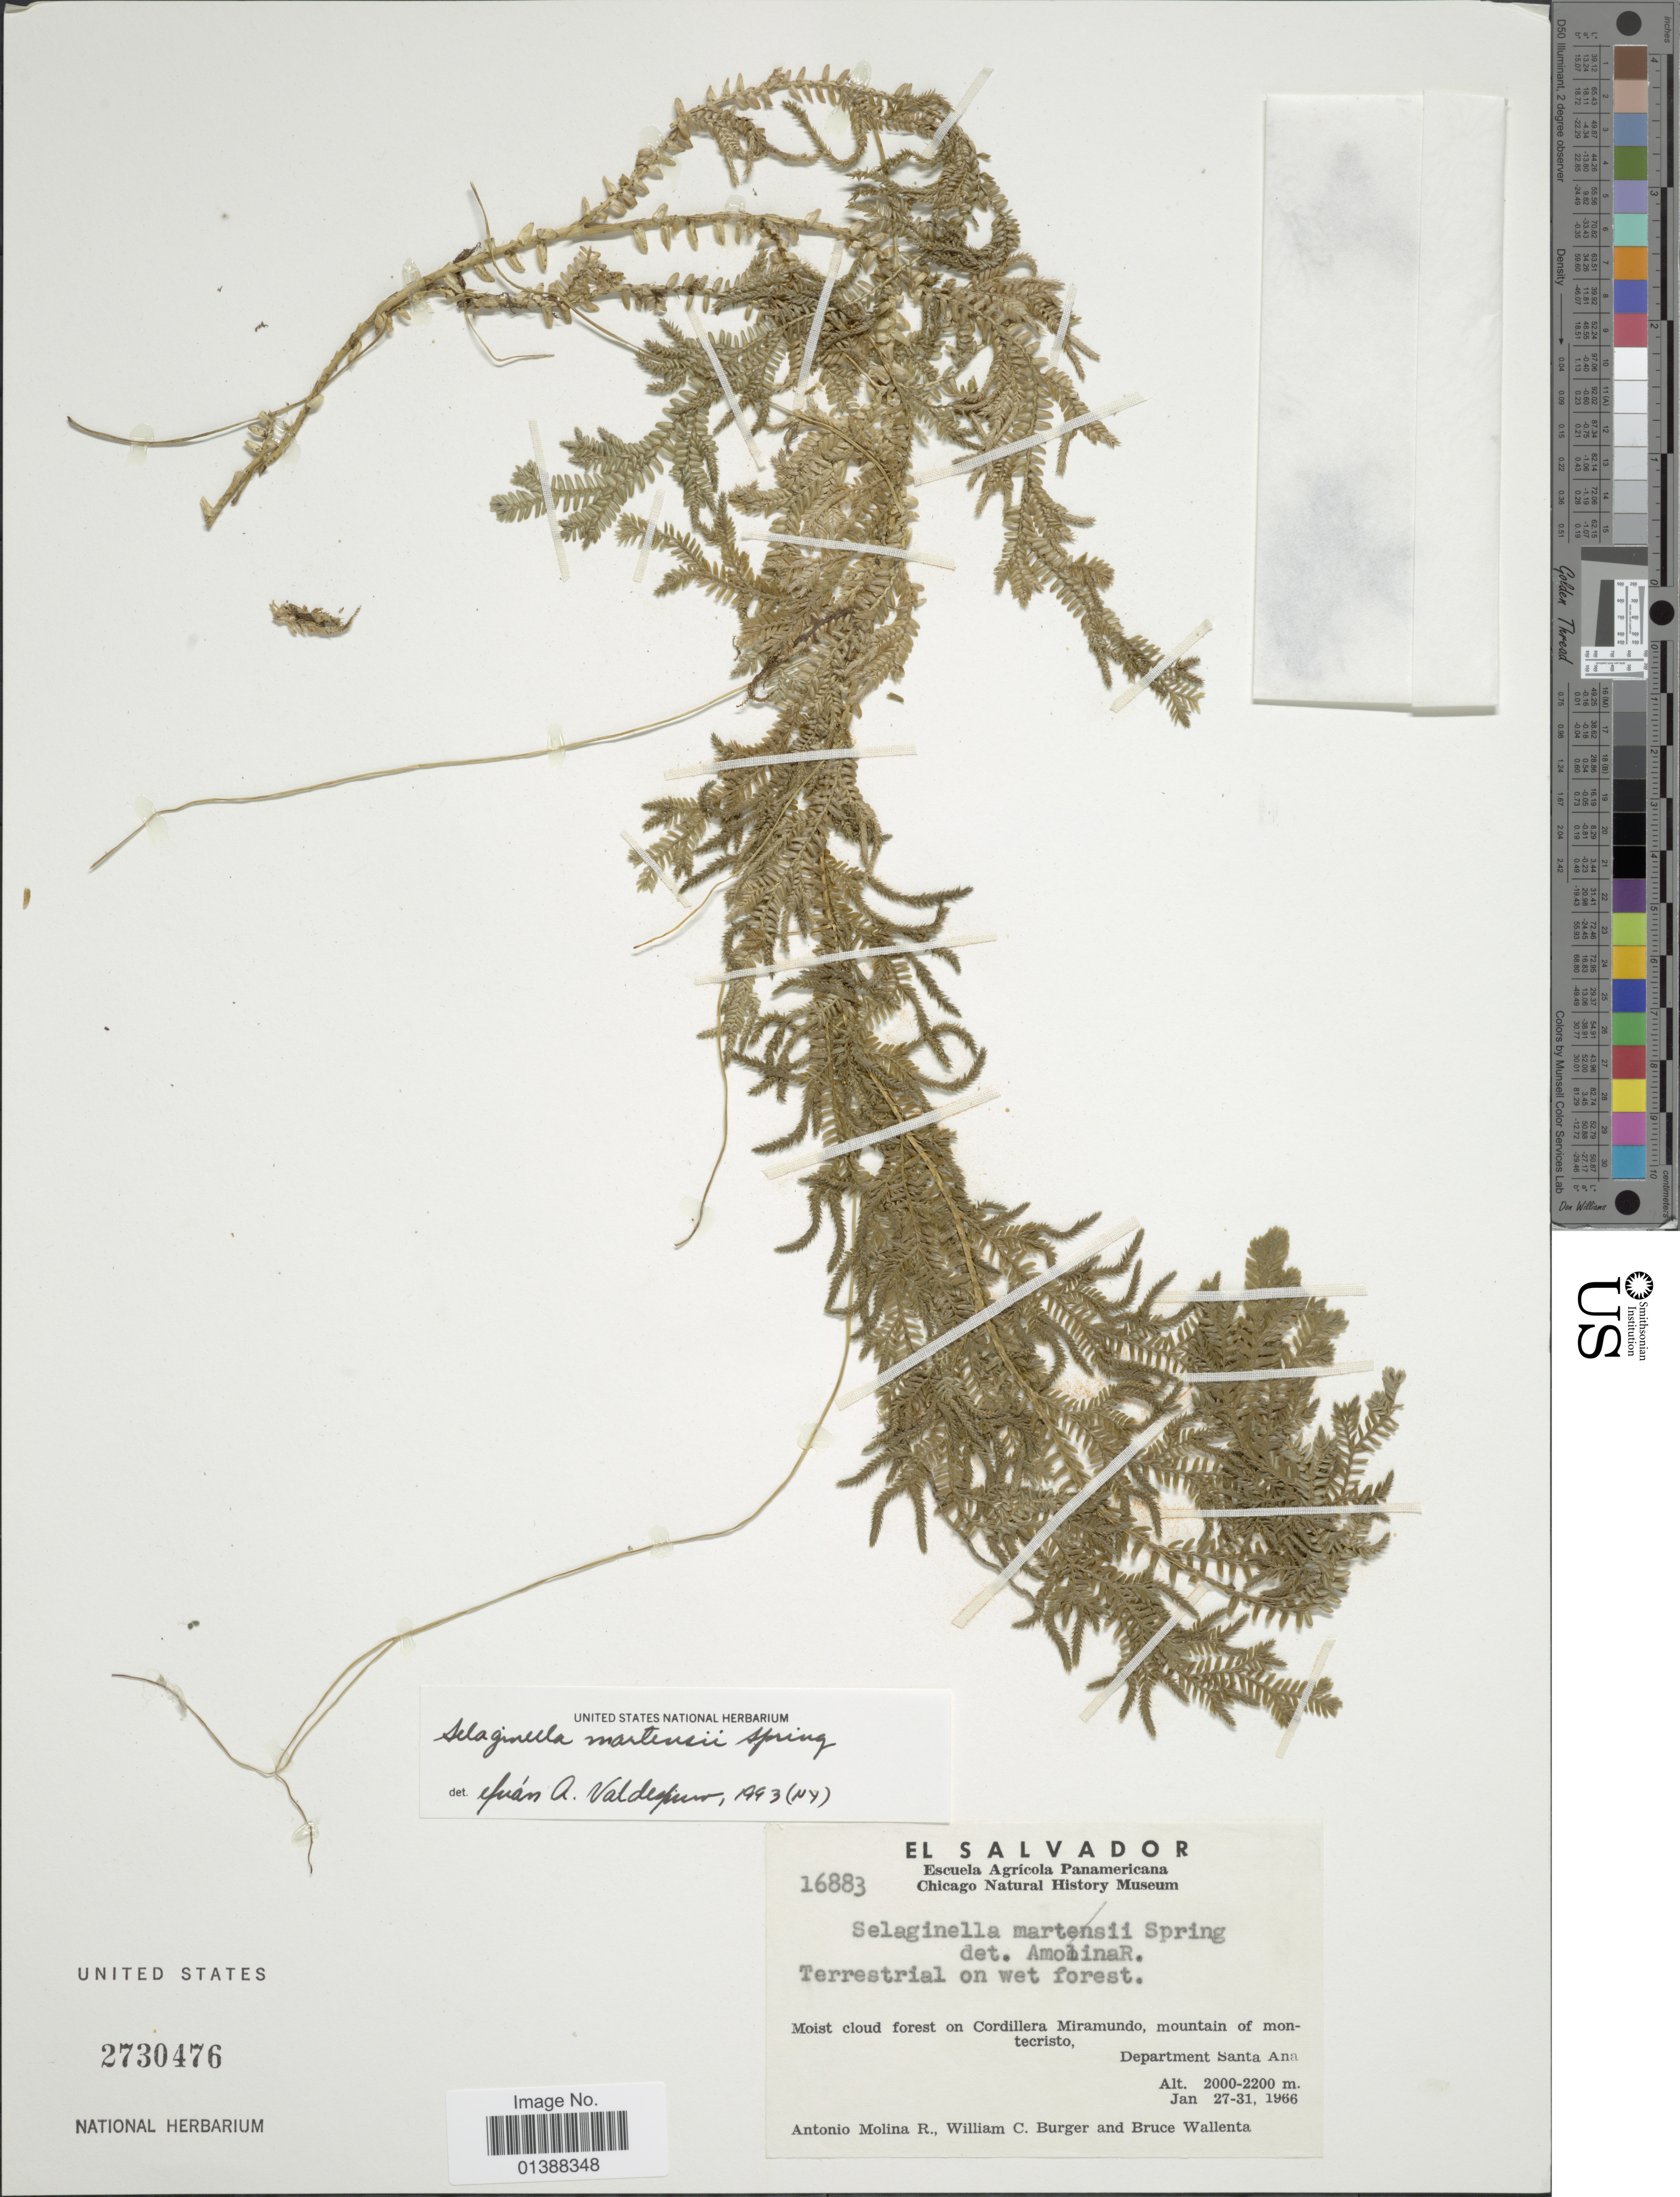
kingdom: Plantae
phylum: Tracheophyta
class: Lycopodiopsida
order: Selaginellales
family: Selaginellaceae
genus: Selaginella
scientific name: Selaginella martensii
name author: Spring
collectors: A. Molina R., W. Burger & B. Wallenta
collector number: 16883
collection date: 1966-01-27/1966-01-31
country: El Salvador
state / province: Santa Ana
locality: Moist cloud forest on Cordillera Miramundo, mountain of montecristo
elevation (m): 2000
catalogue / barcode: US 2730476